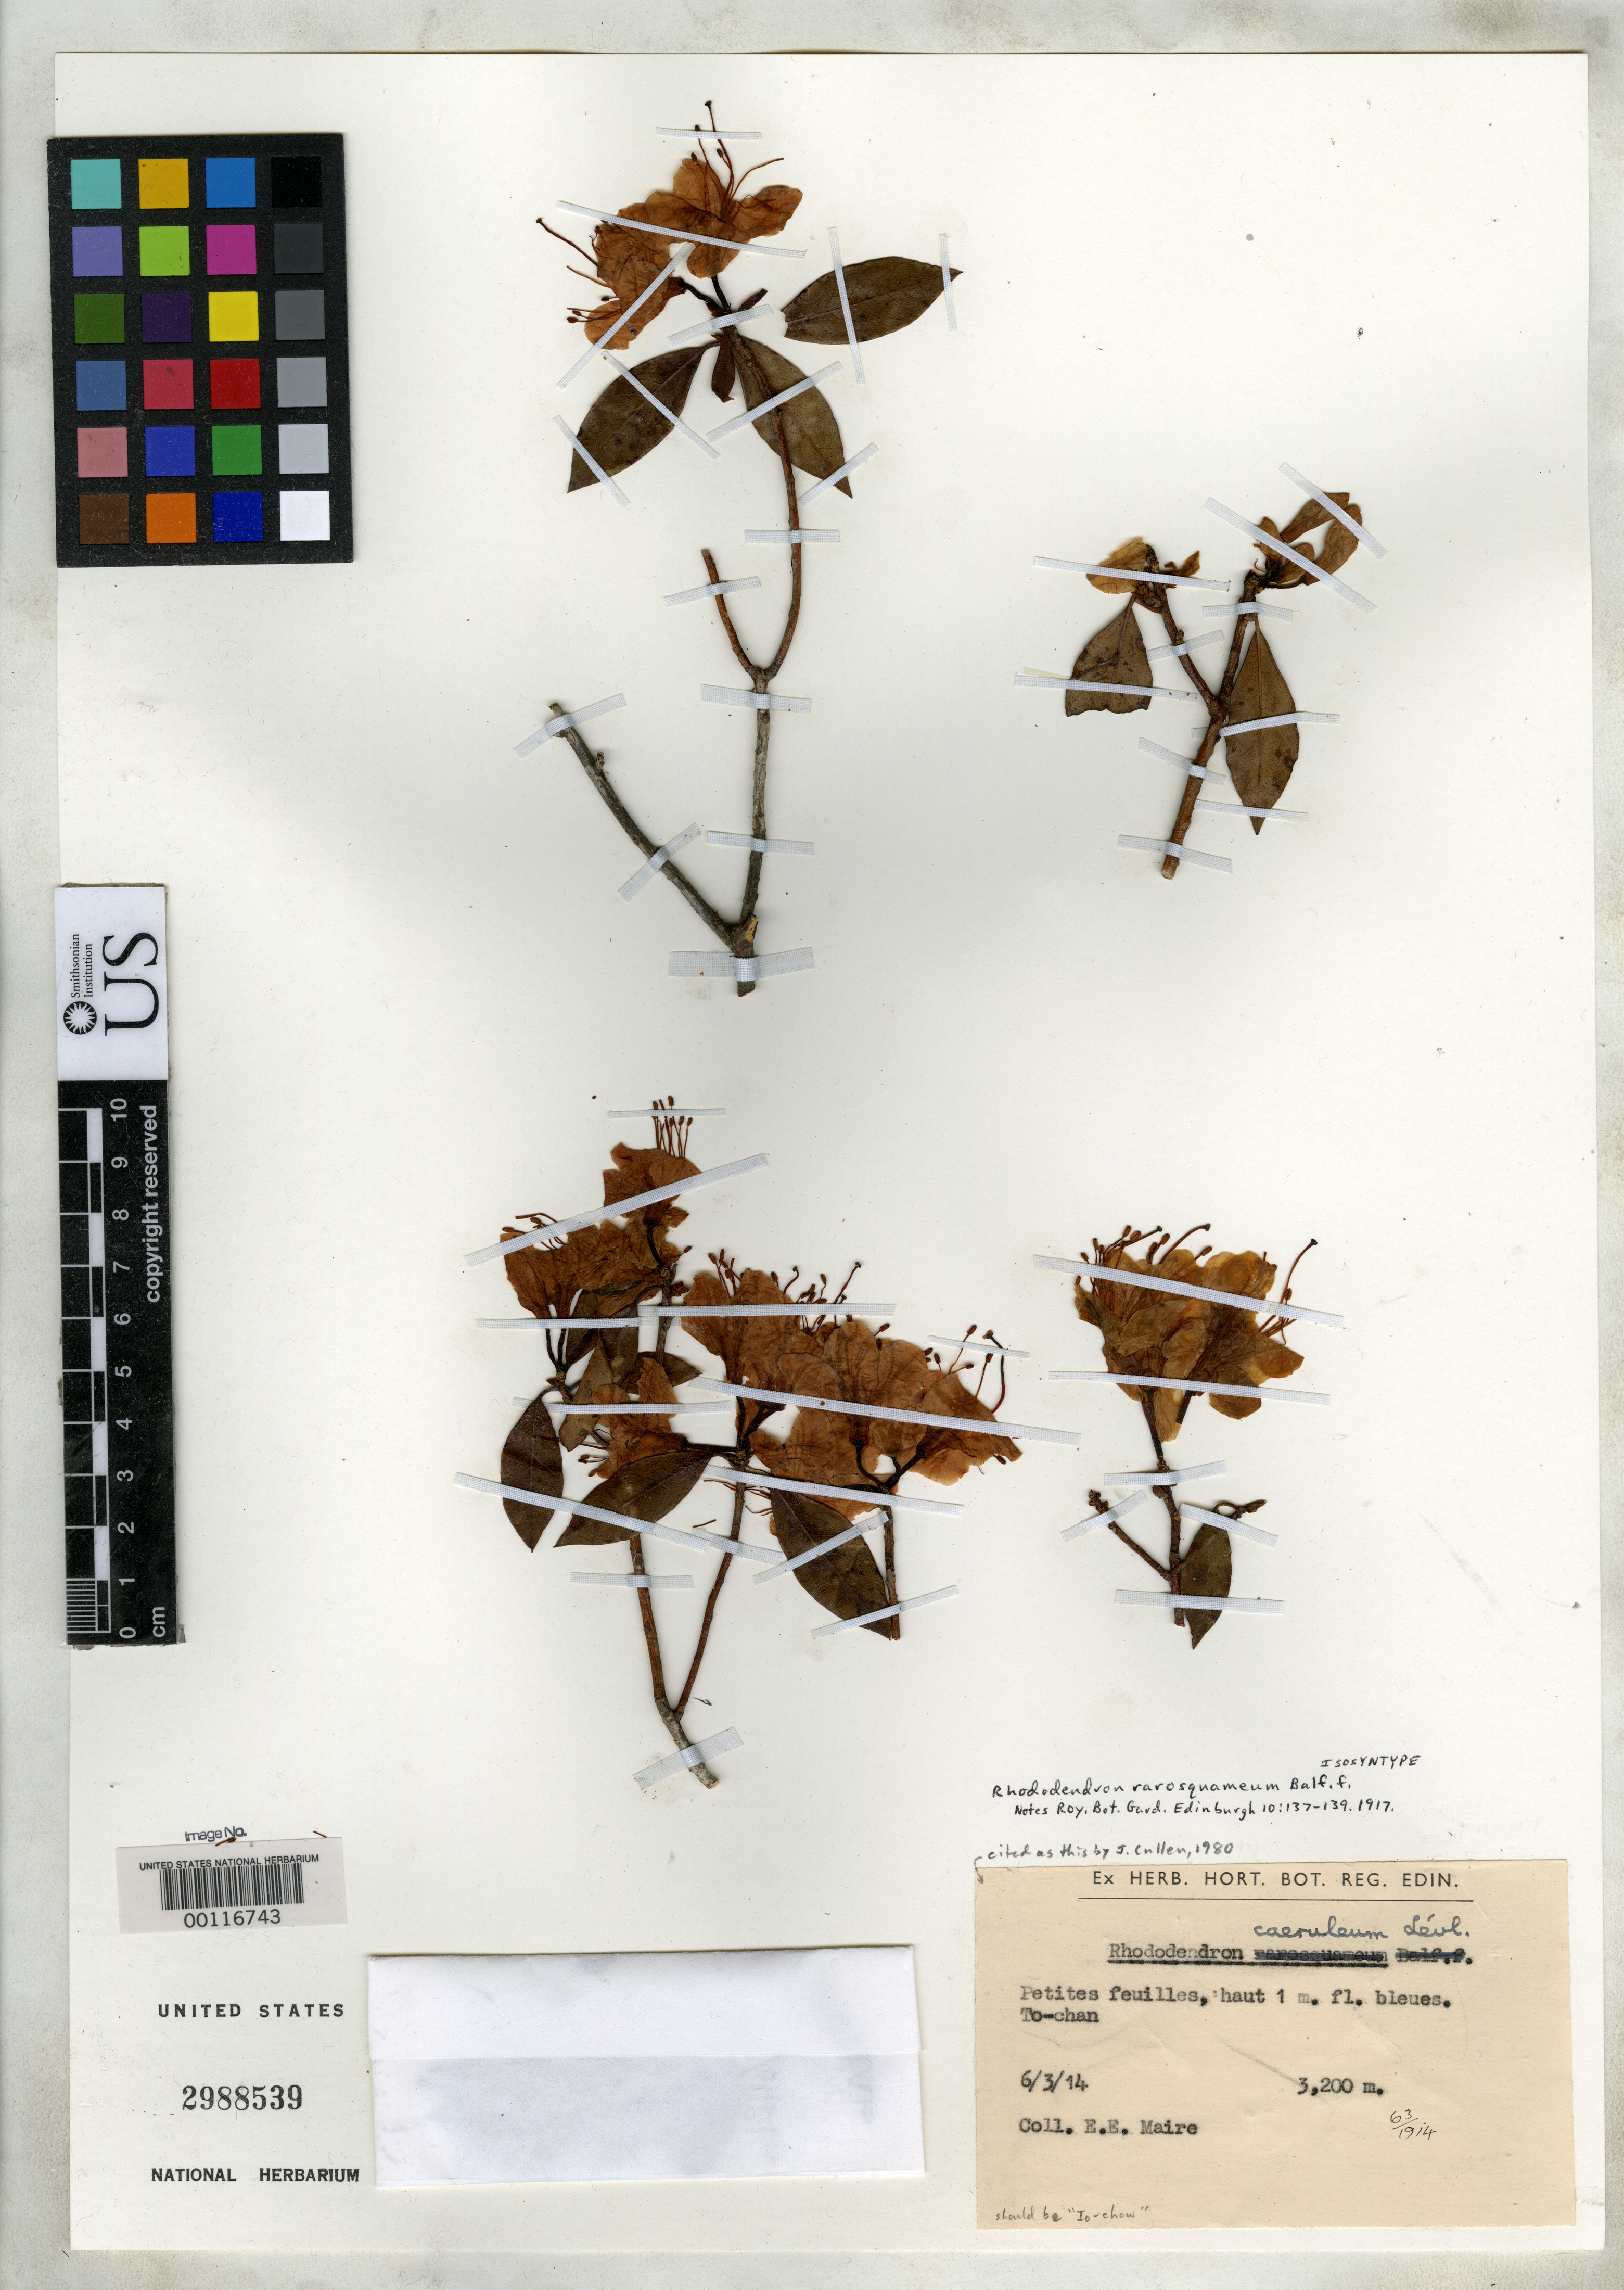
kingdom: Plantae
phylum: Tracheophyta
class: Magnoliopsida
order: Ericales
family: Ericaceae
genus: Rhododendron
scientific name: Rhododendron rarosquameum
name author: Balf. f.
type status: Isosyntype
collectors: E. E. Maire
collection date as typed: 03 Jun 1914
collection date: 1914-06-03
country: China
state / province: Yunnan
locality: Io-chow.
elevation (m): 3200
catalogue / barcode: US 2988539